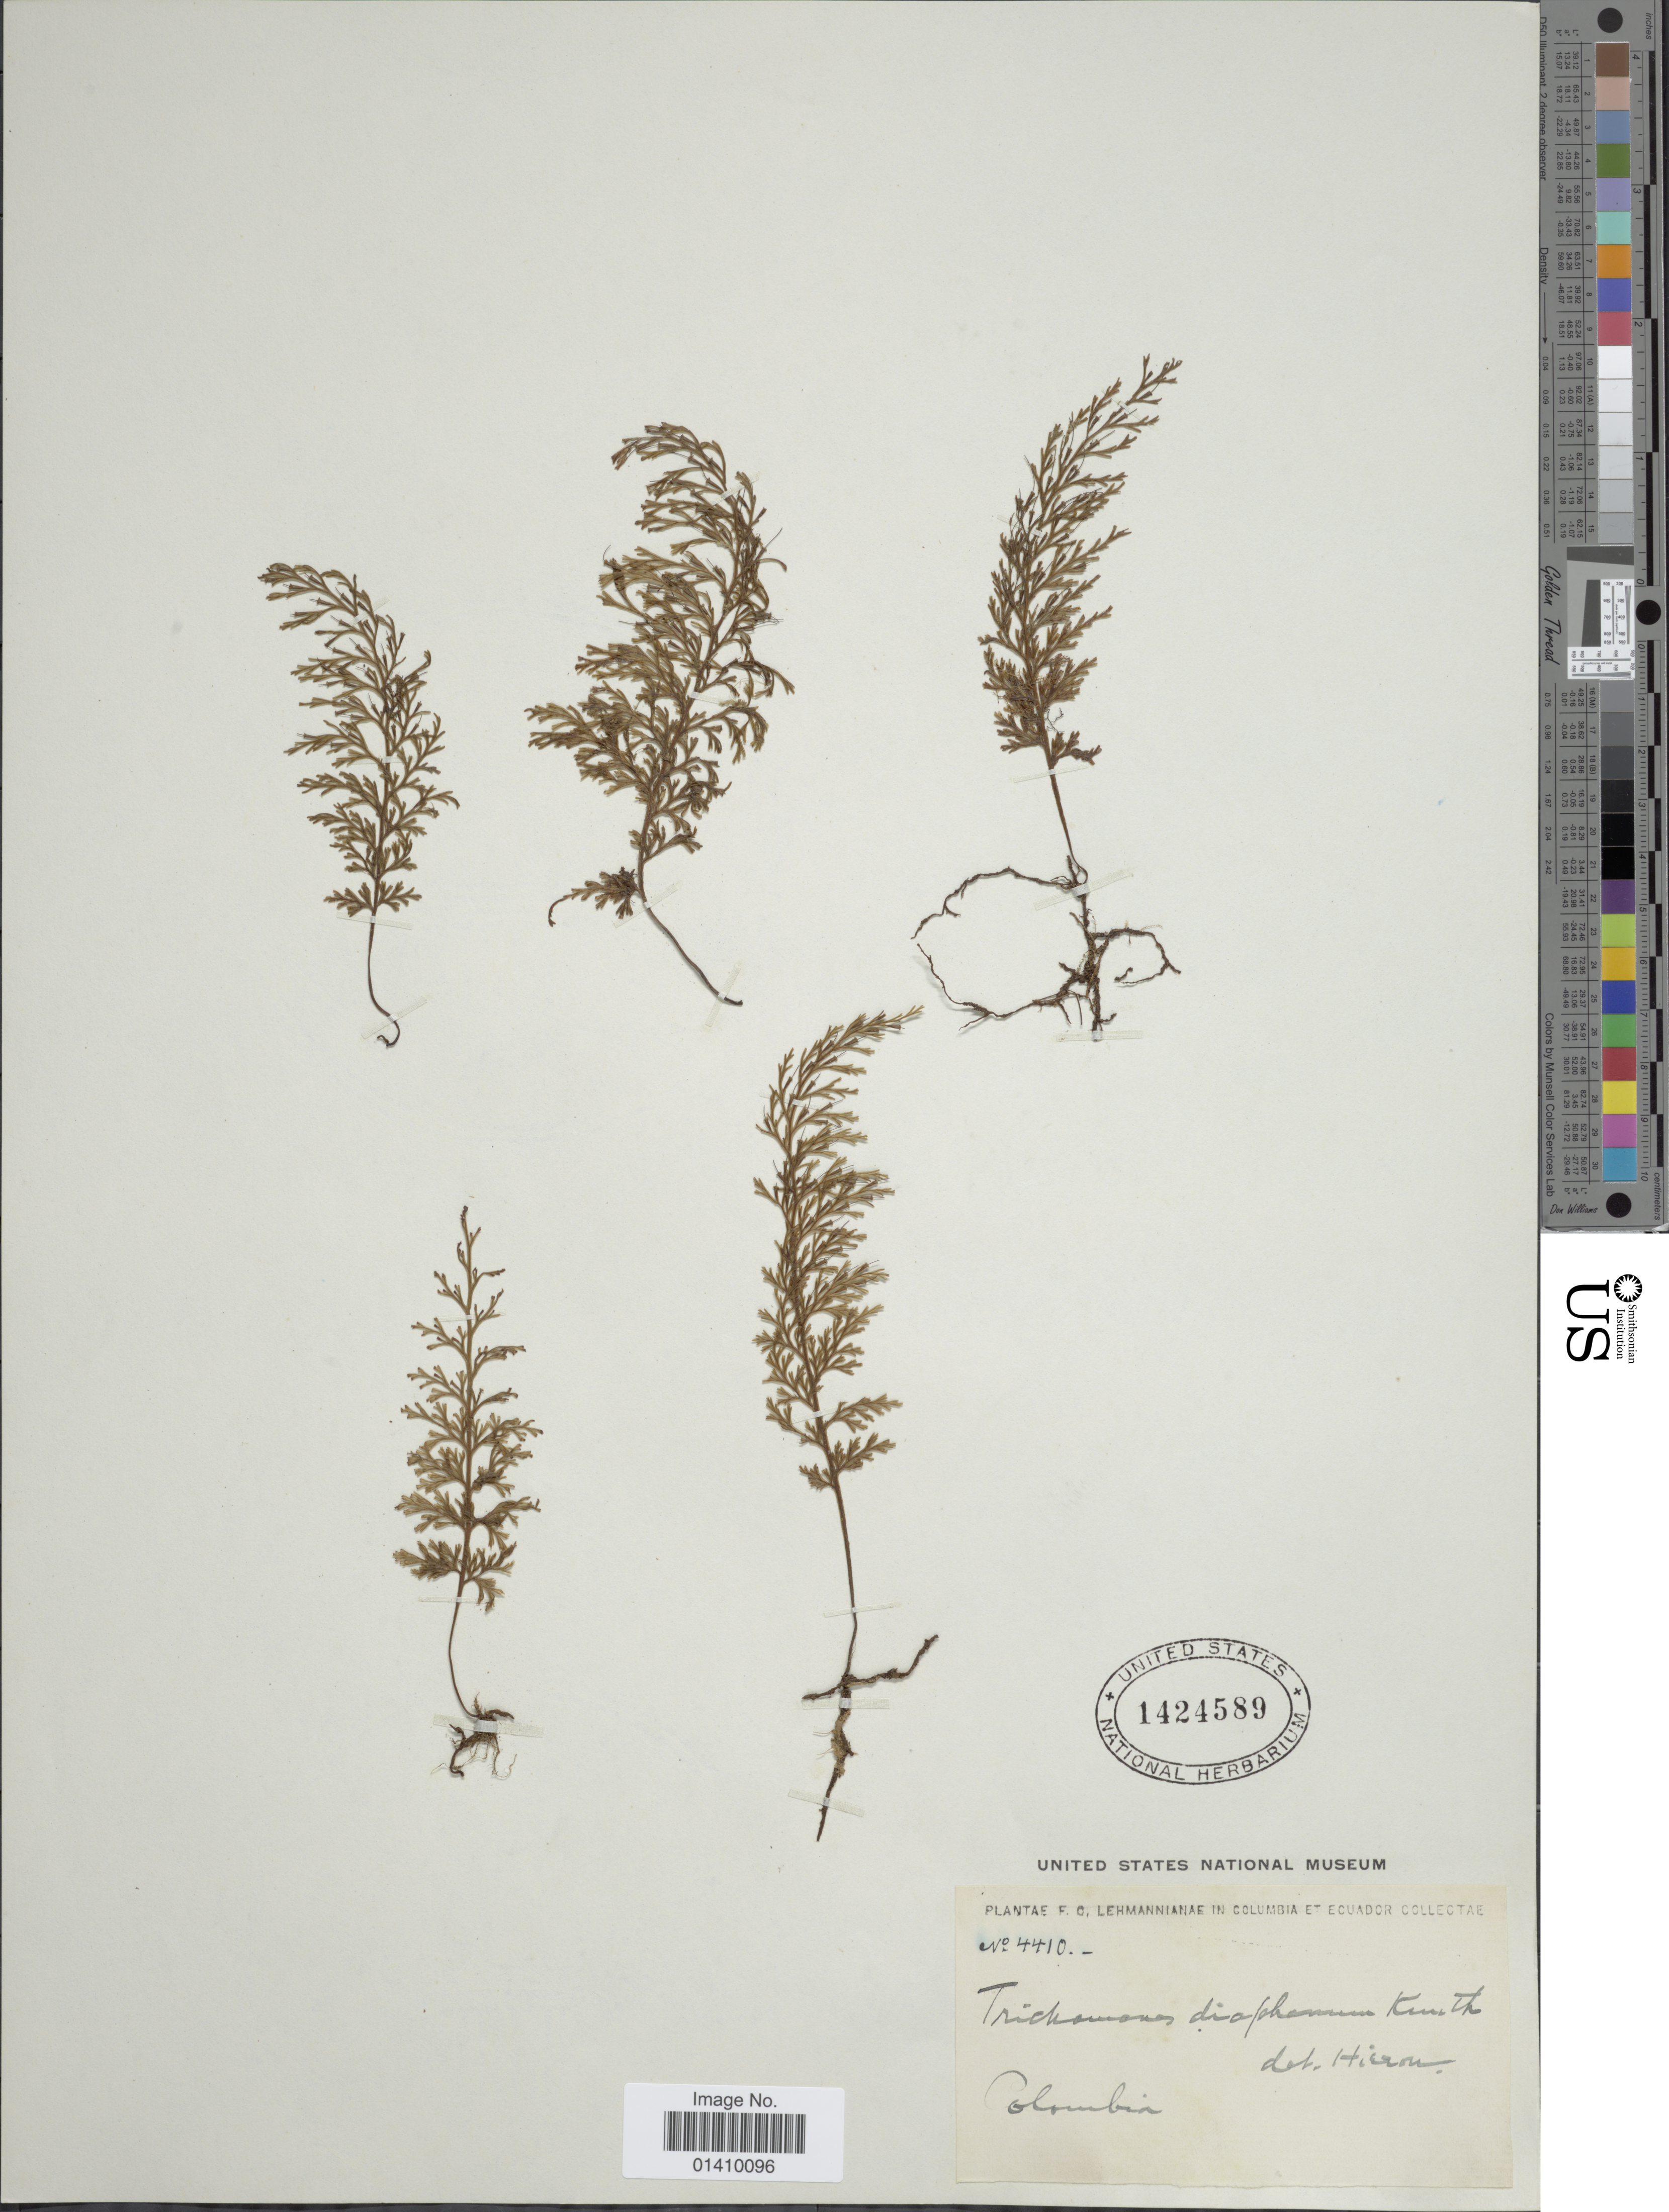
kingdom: Plantae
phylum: Tracheophyta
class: Polypodiopsida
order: Hymenophyllales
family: Hymenophyllaceae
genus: Polyphlebium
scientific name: Polyphlebium diaphanum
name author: (Kunth) Ebihara & Dubuisson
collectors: F. C. Lehmann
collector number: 4410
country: Colombia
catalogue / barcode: US 1424589